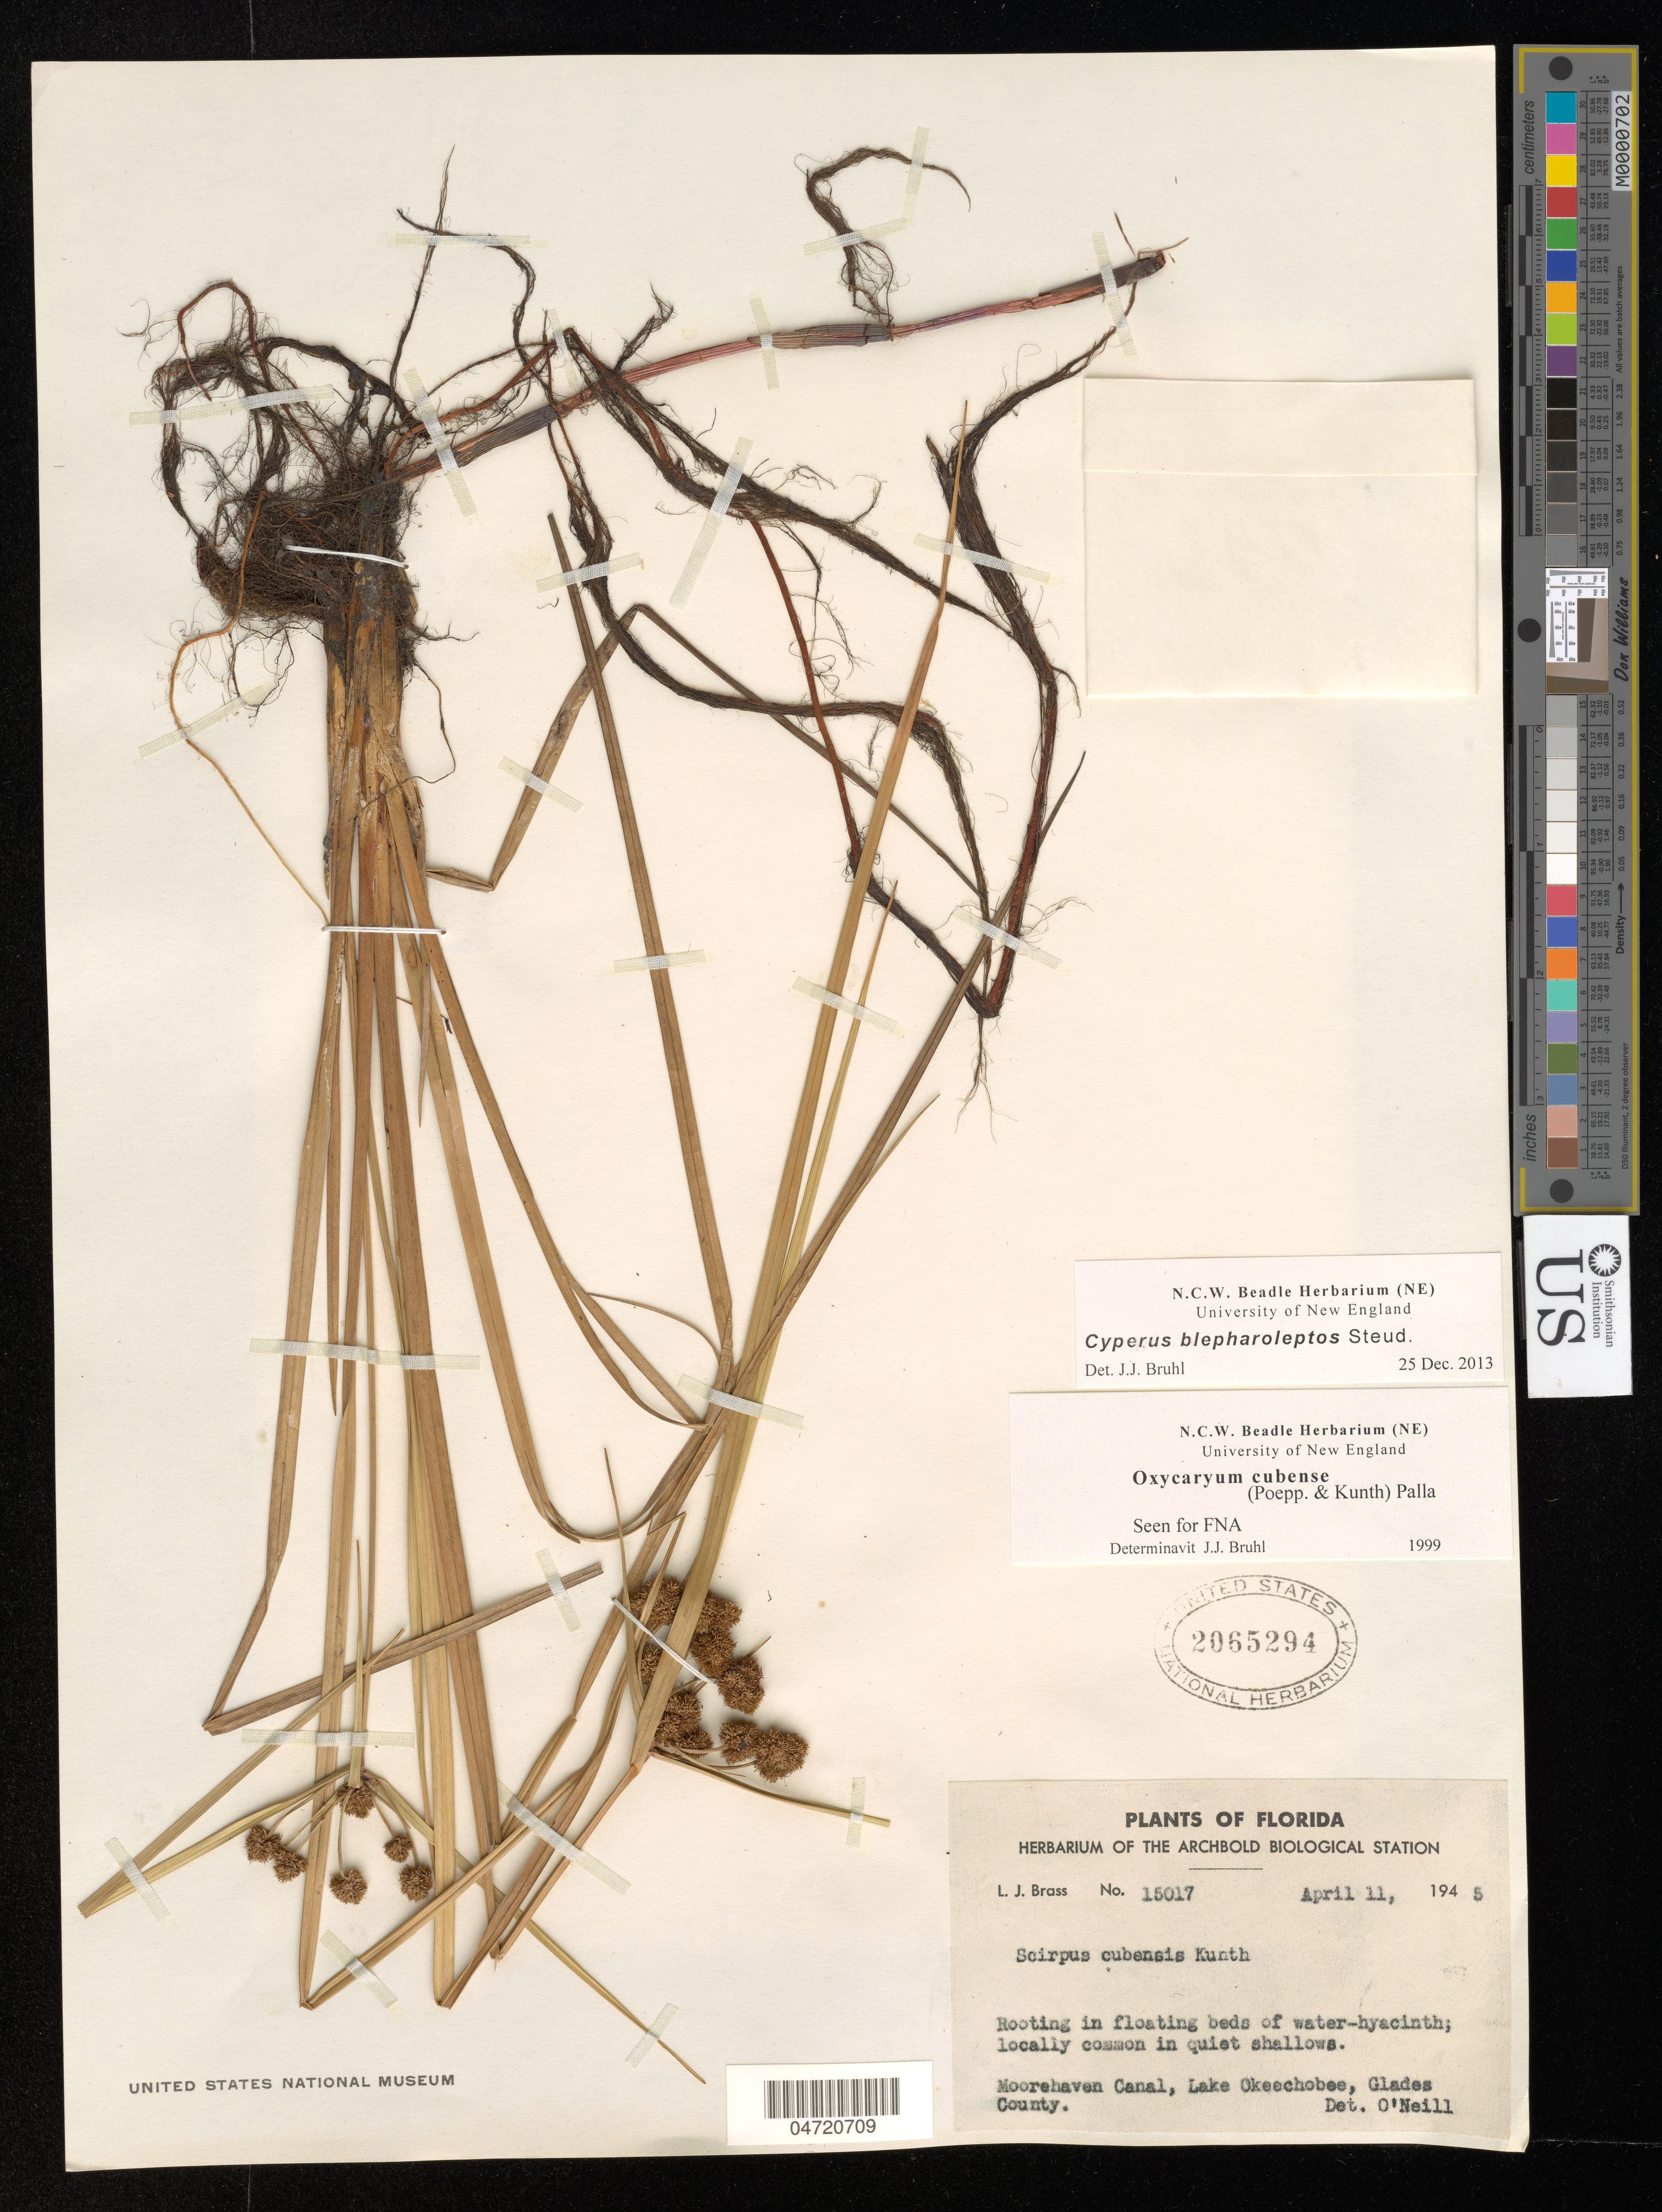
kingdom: Plantae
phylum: Tracheophyta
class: Liliopsida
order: Poales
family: Cyperaceae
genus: Cyperus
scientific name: Cyperus blepharoleptos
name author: Steud.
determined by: Bruhl, J. J., (NE), University of New England (AUSTRALIA)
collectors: L. J. Brass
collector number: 15017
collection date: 1945-04-11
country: United States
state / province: Florida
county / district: Glades County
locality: Moorehaven Canal, Lake Okeechobee.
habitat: Locally common in quiet shallows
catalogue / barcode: US 2065294